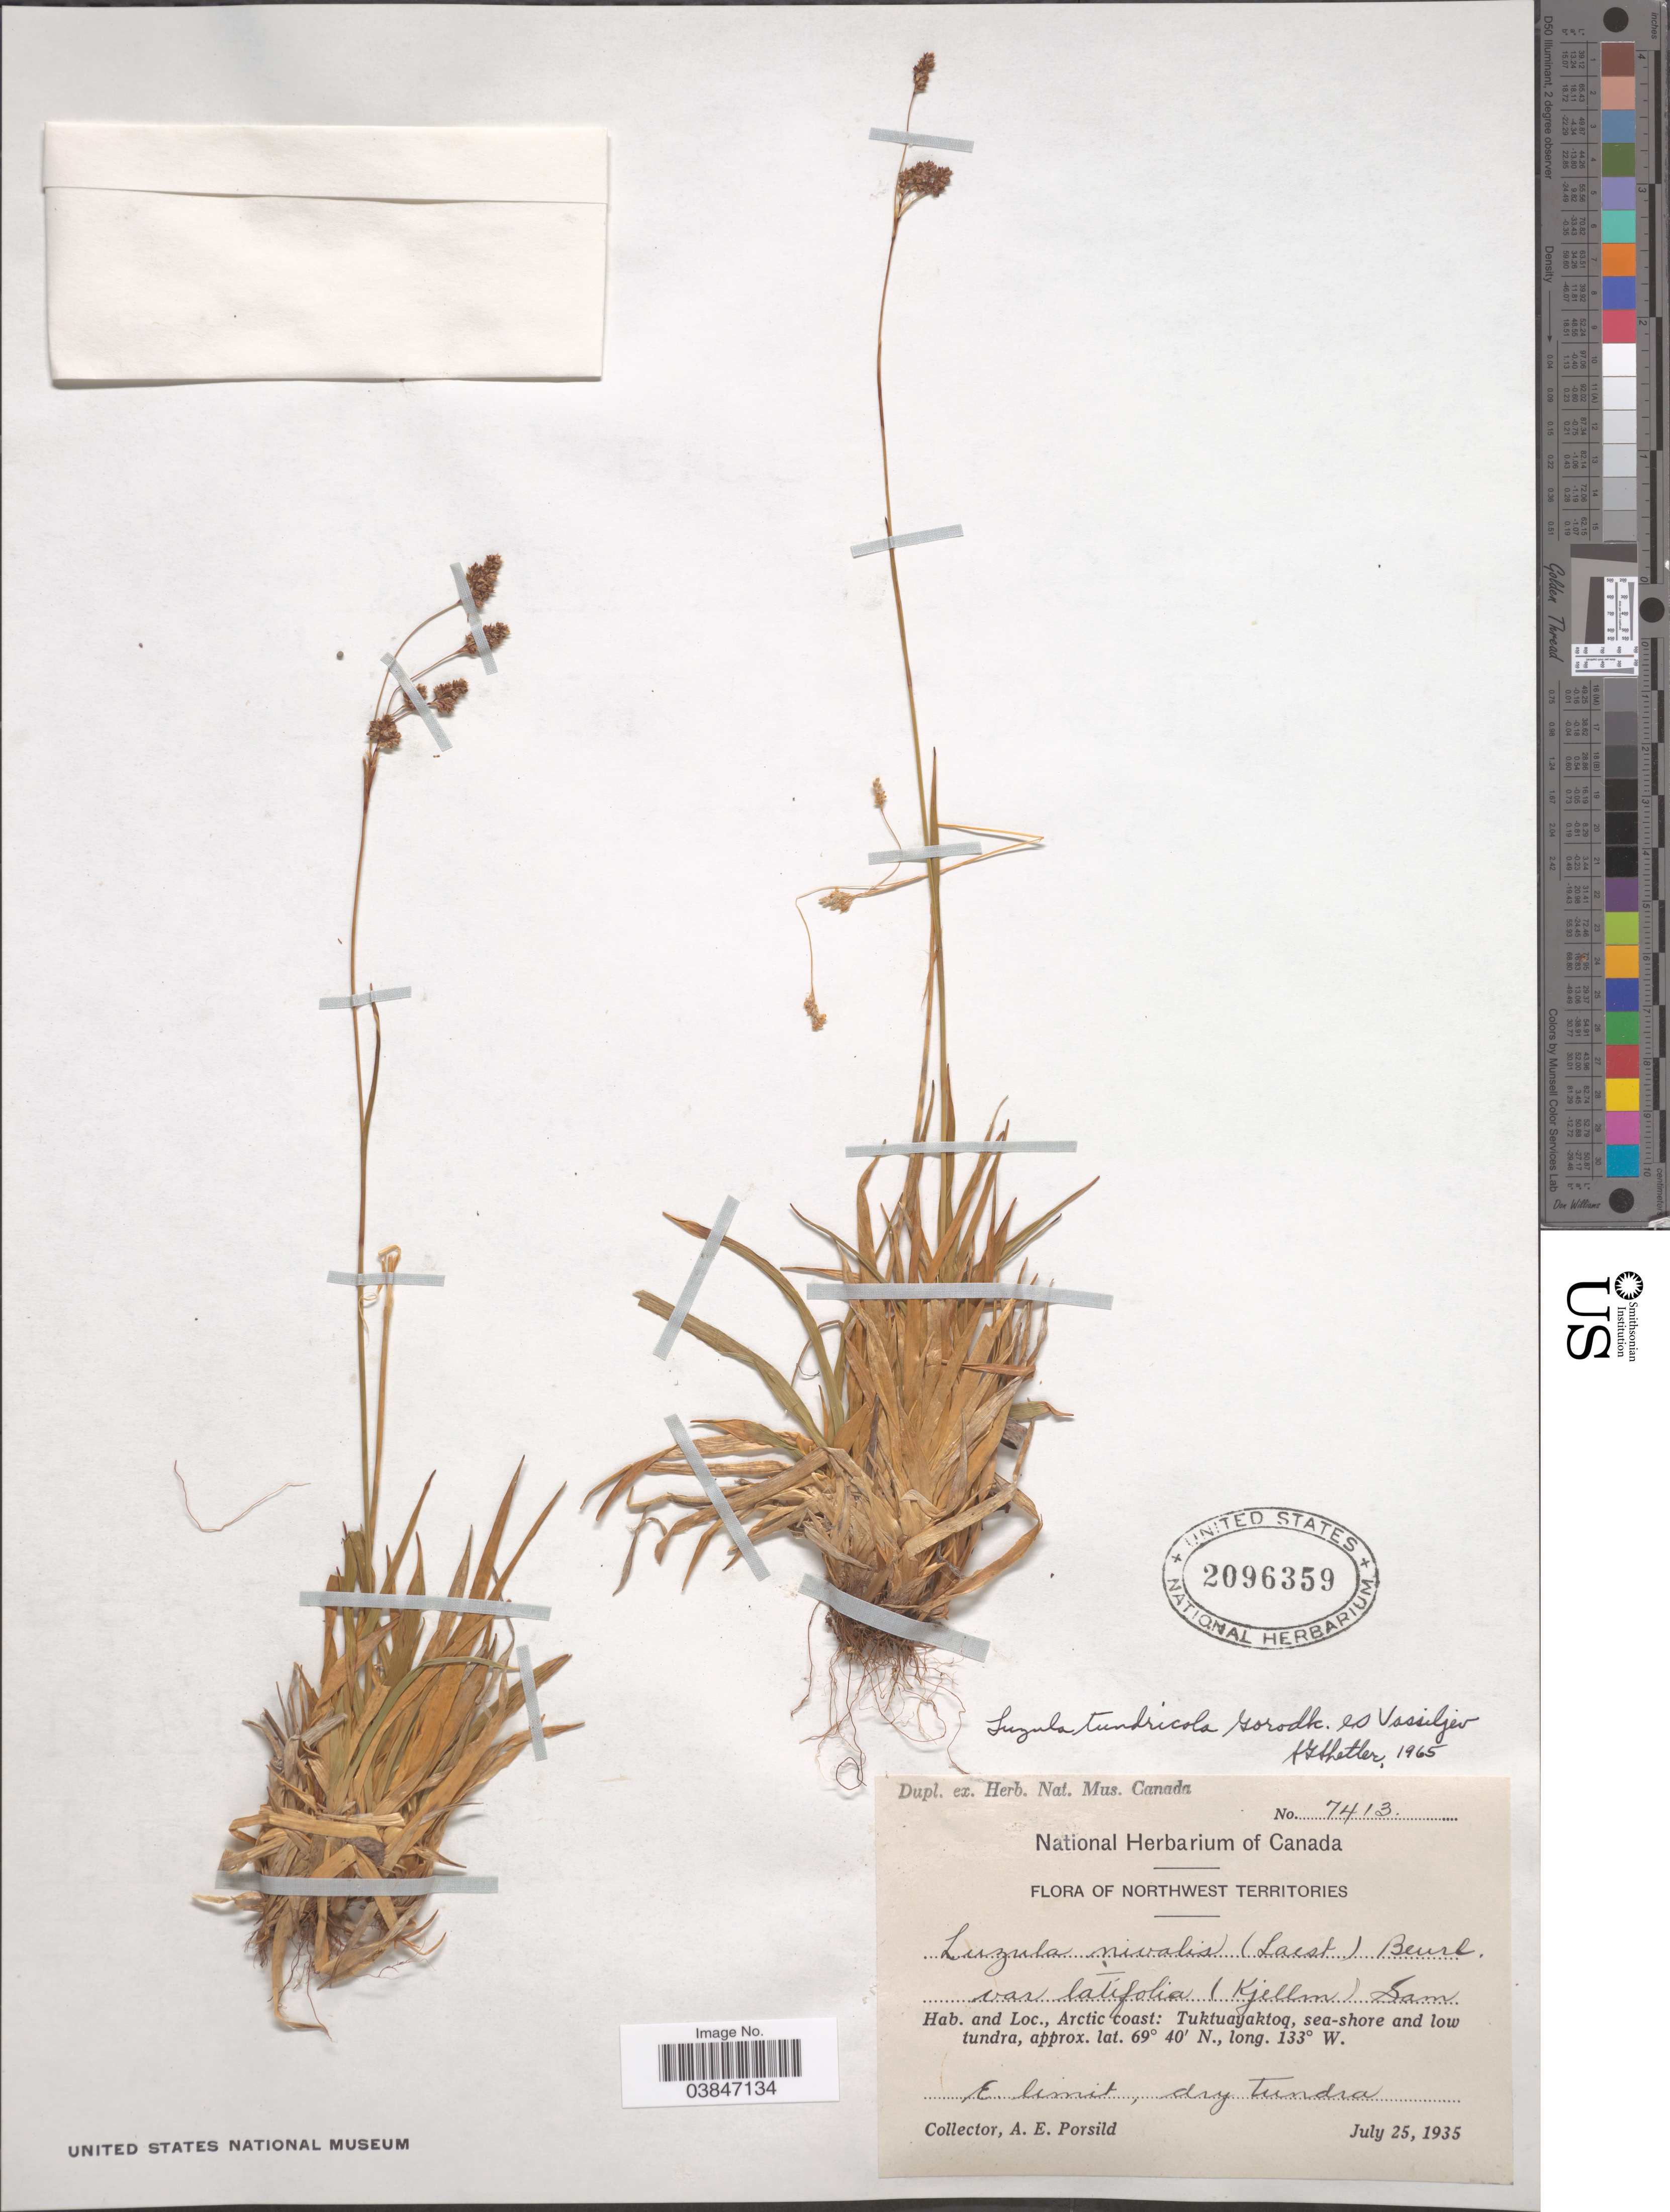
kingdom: Plantae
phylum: Tracheophyta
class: Liliopsida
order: Poales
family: Juncaceae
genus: Luzula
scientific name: Luzula tundricola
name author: (Gorodkov) V. Vassil.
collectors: A. E. Porsild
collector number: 7413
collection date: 1935-07-25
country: Canada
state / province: Northwest Territories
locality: Arctic coast: Tuktuayaktoq.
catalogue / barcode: US 2096359